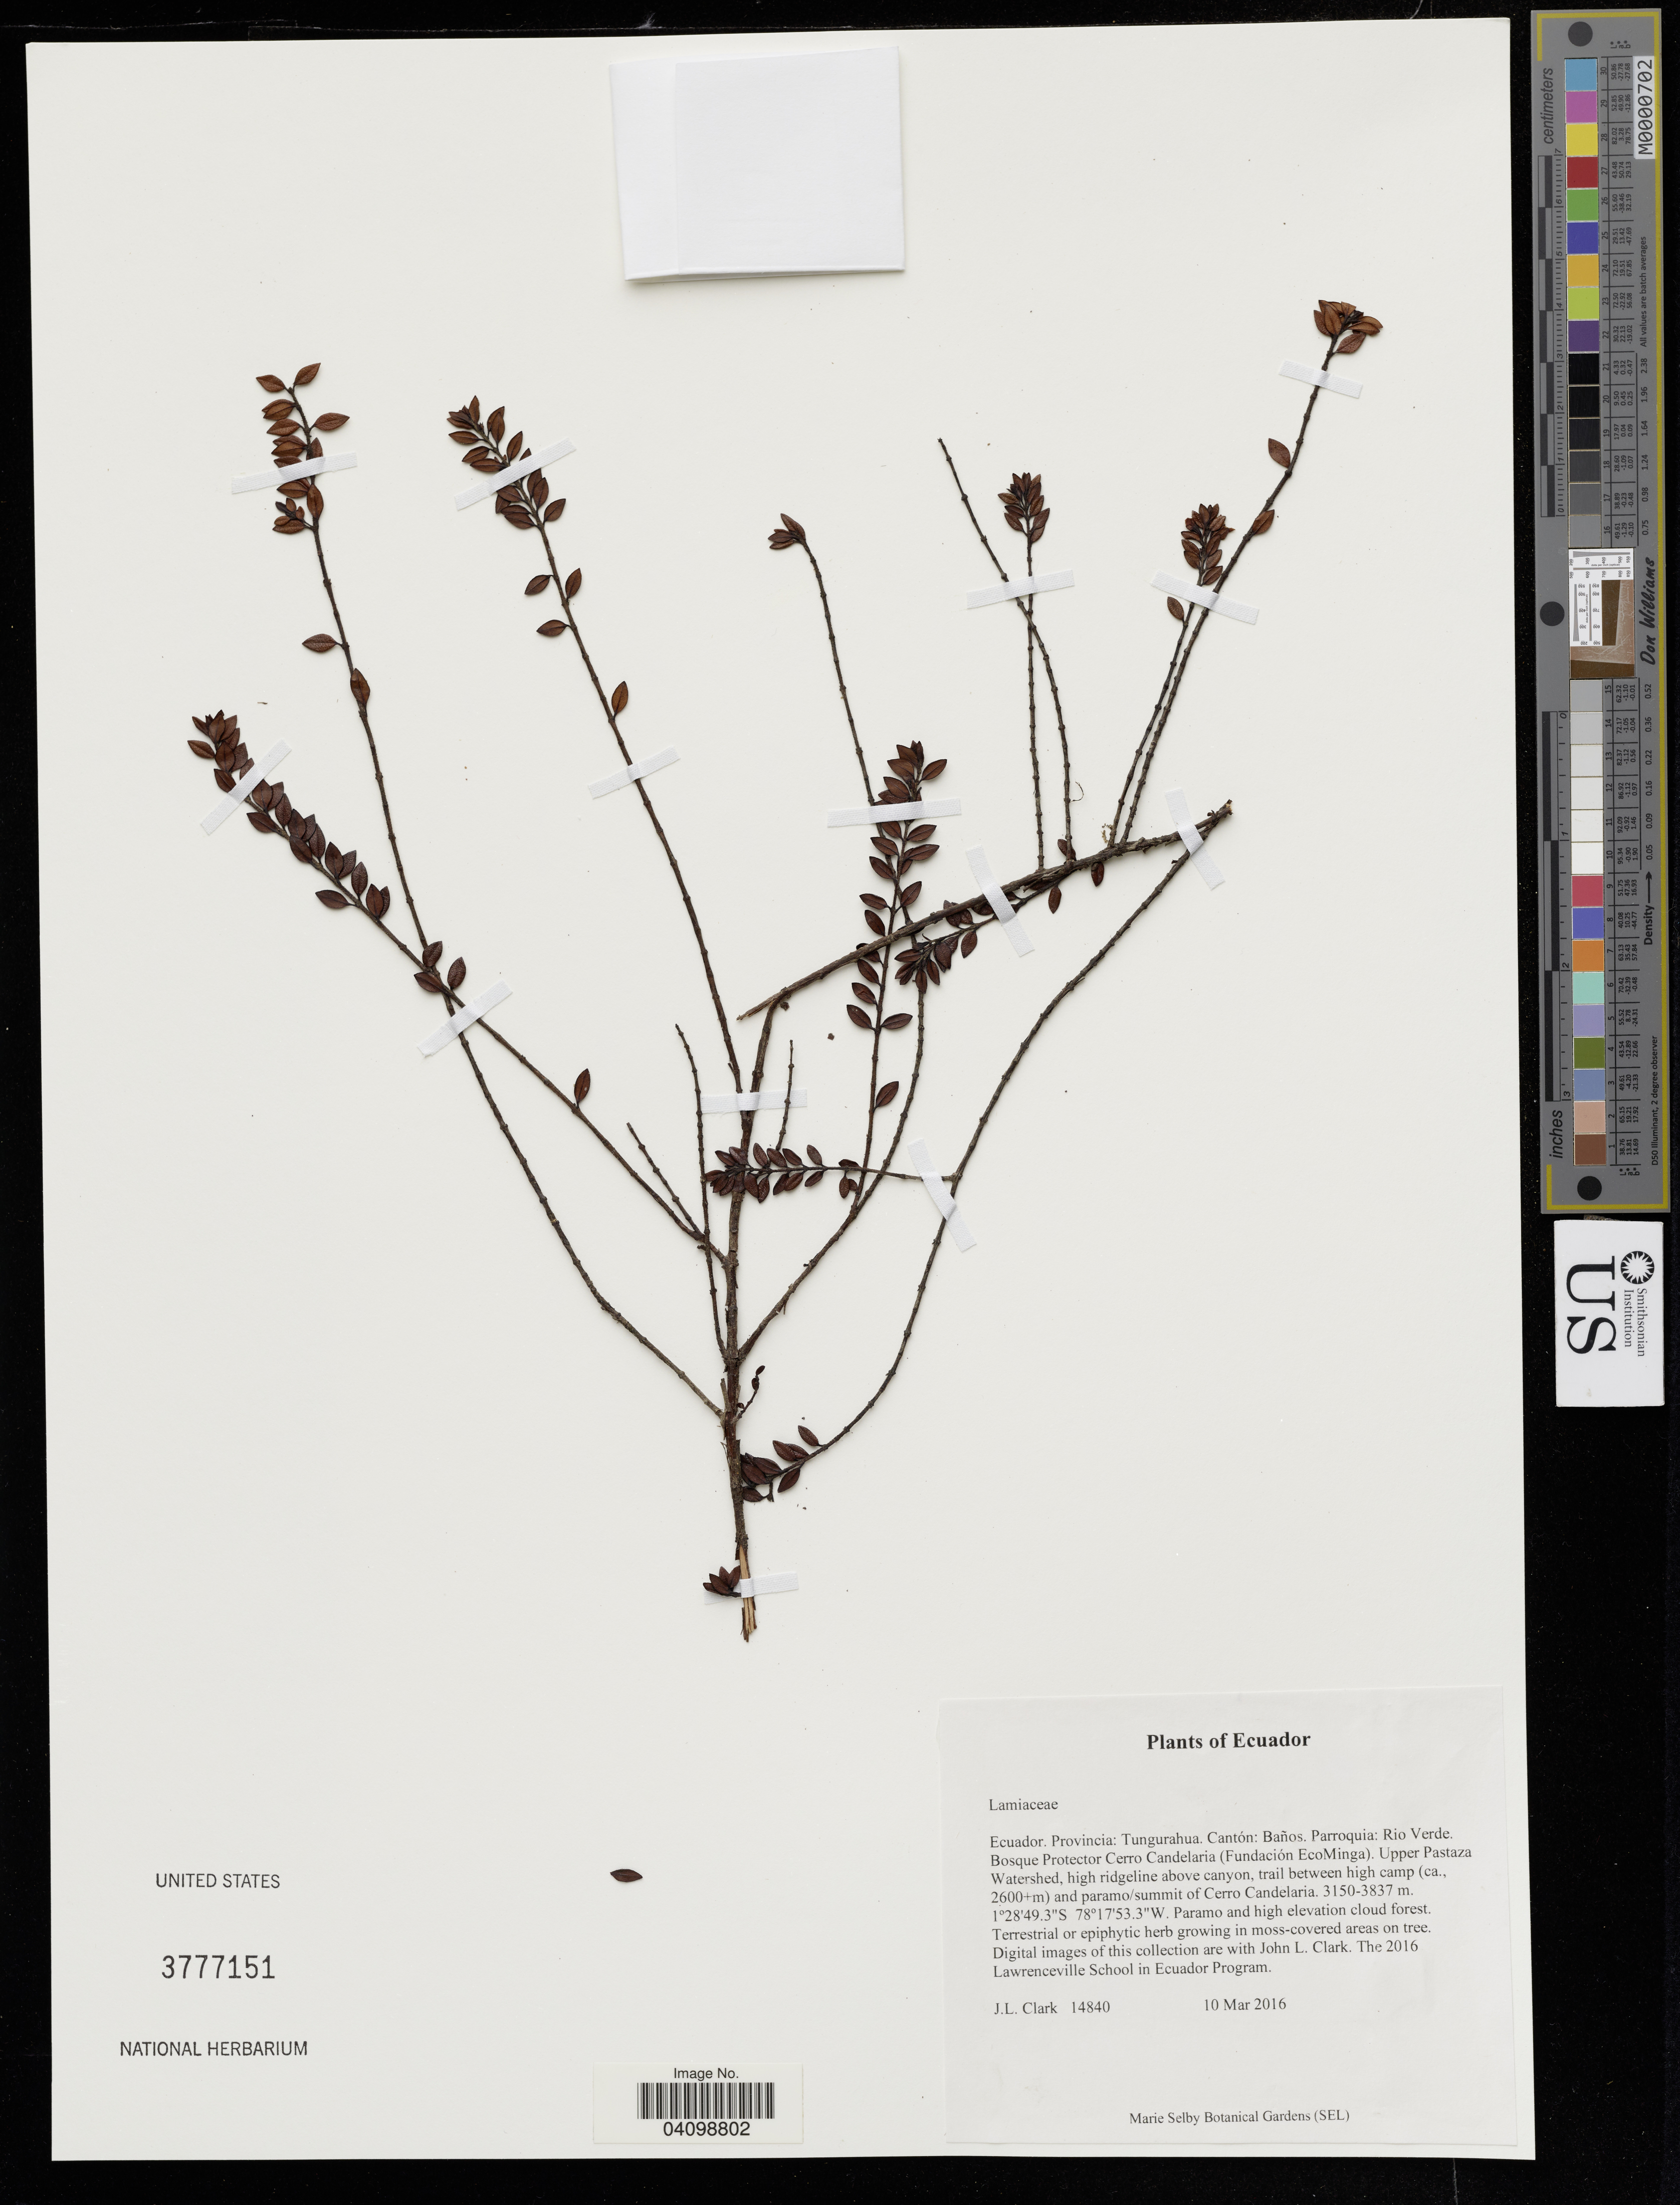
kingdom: Plantae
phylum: Tracheophyta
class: Magnoliopsida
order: Lamiales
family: Lamiaceae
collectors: J. Clark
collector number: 14840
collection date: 2016-03-10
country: Ecuador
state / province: Tungurahua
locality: Cantón: Baños. Parroquia: Rio Verde. Bosque Protector Cerro Candelaria (Fundación EcoMinga). Upper Pastaza Watershed, high ridgeline above canyon, trail between high camp (ca., 2600+m) and paramo/summit of Cerro Candelaria.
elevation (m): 3150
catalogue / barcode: US 3777151